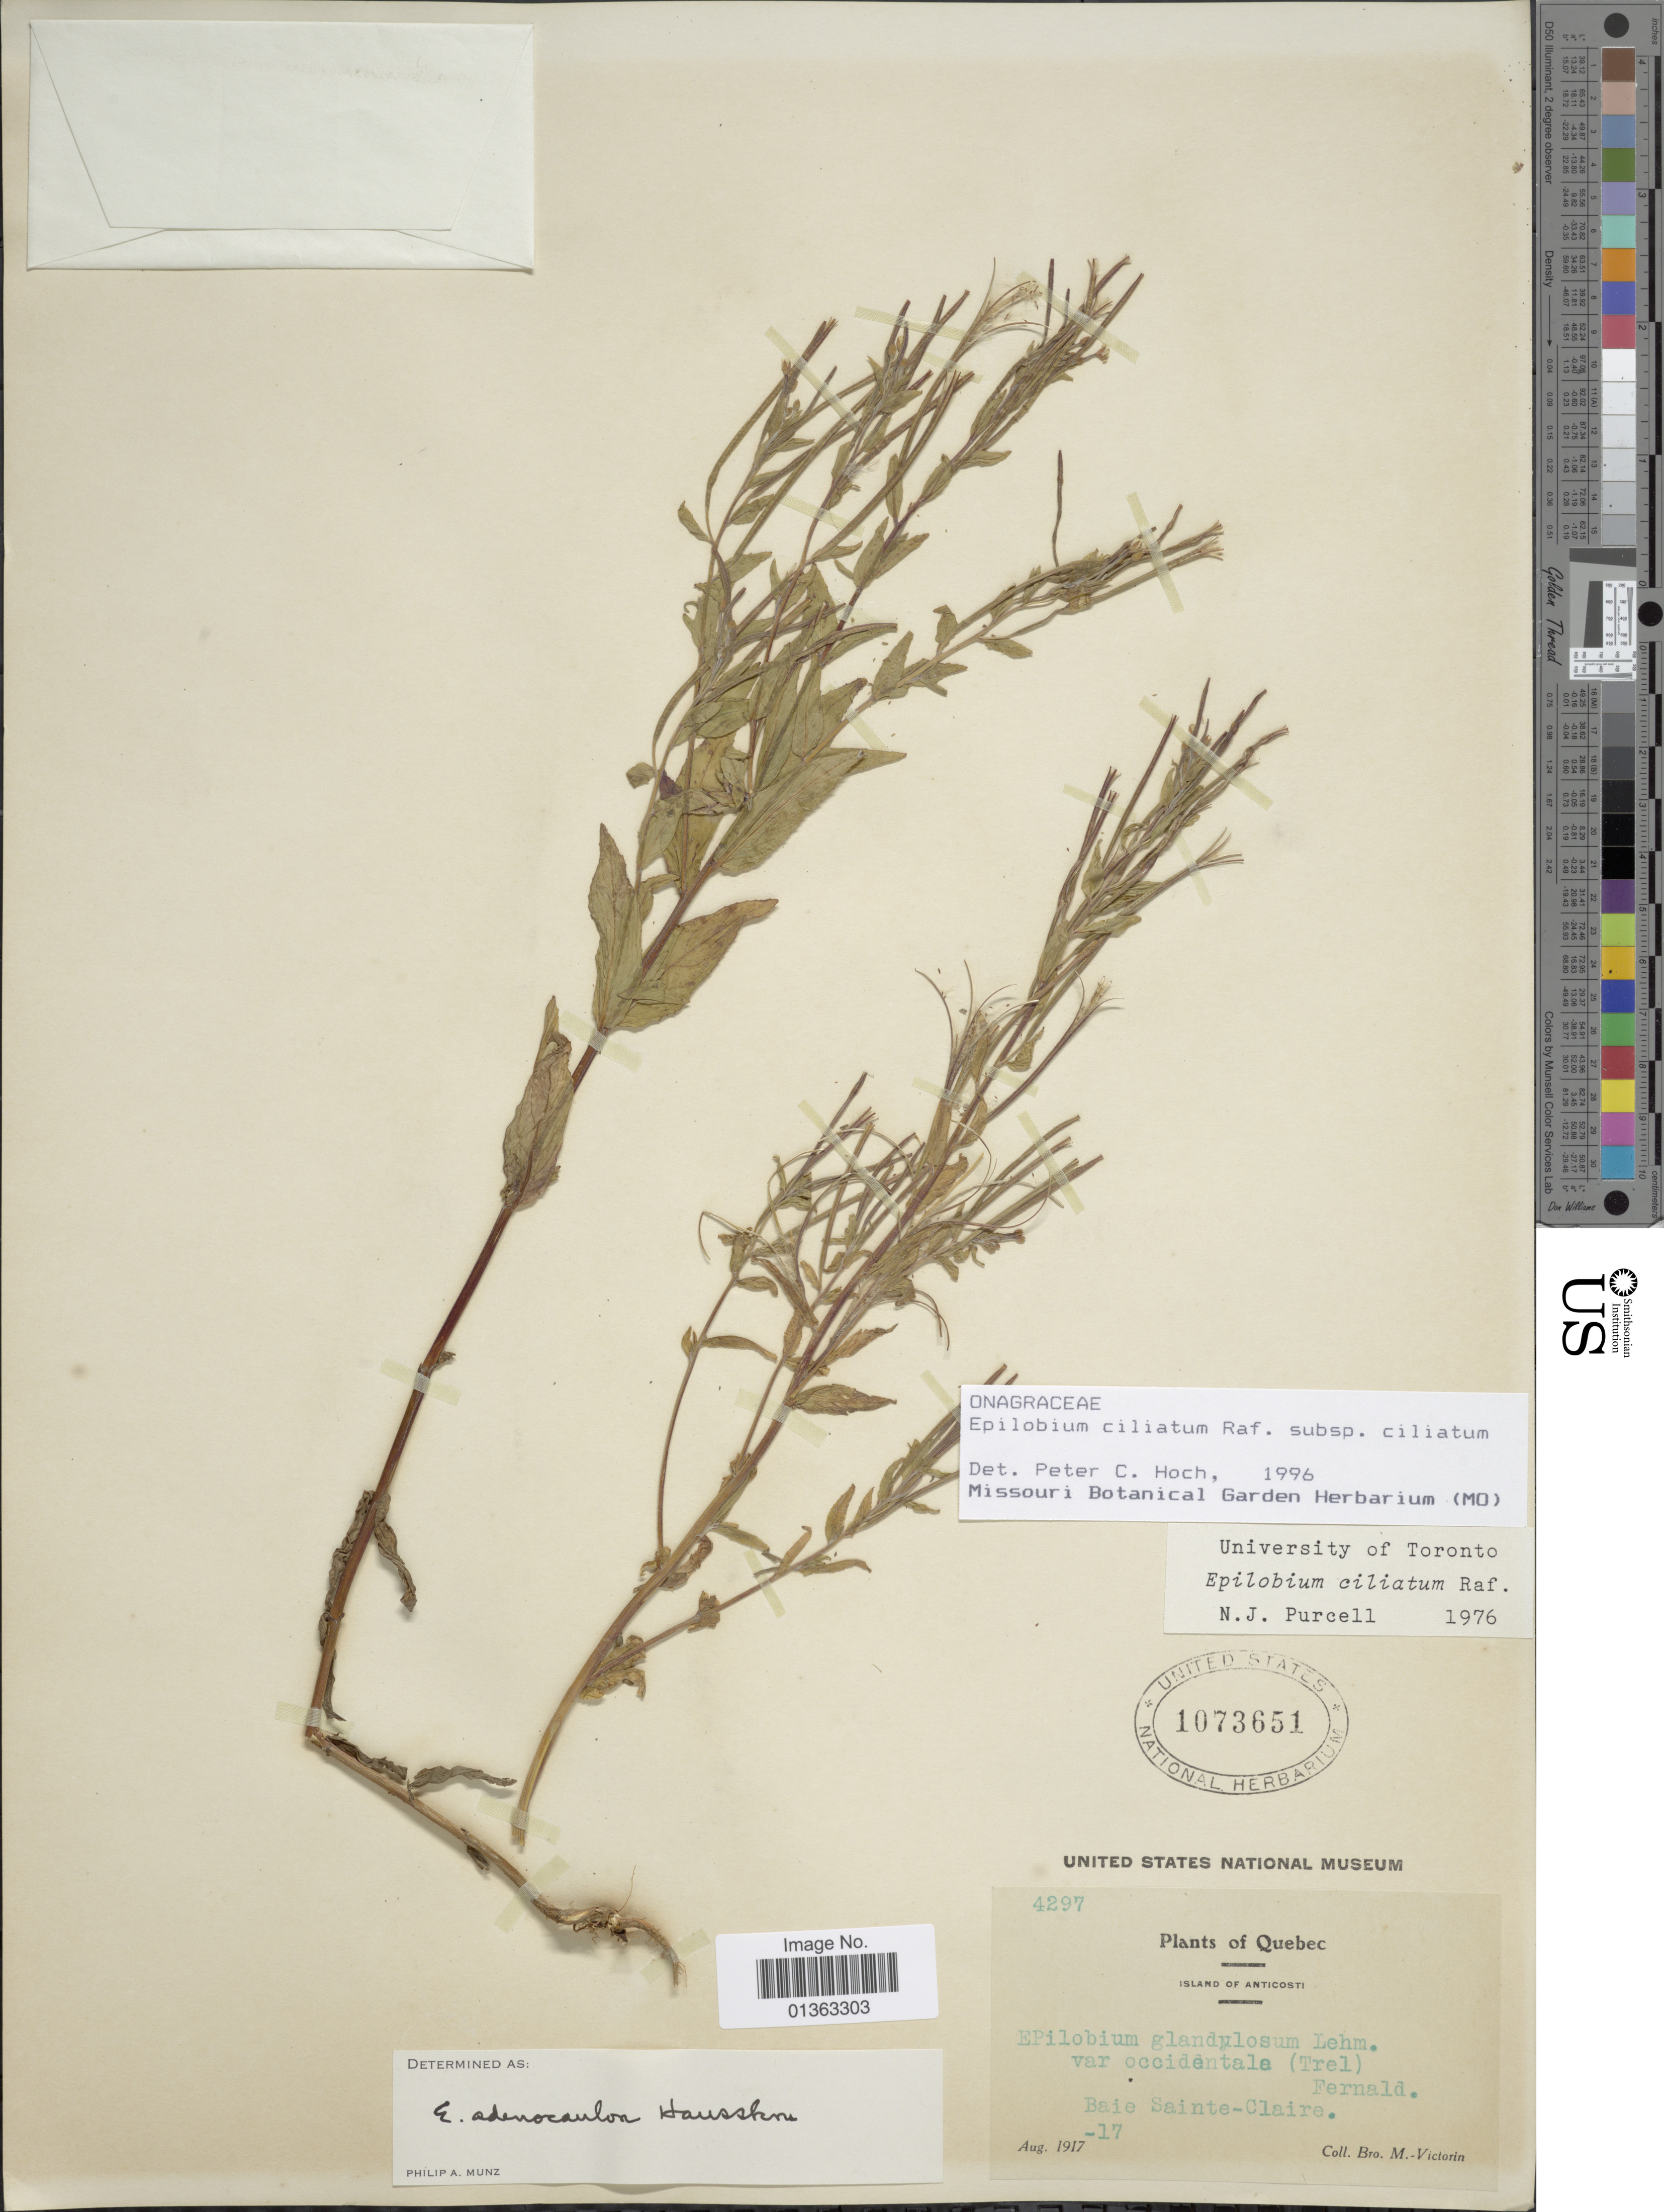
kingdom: Plantae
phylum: Tracheophyta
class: Magnoliopsida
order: Myrtales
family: Onagraceae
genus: Epilobium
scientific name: Epilobium ciliatum subsp. ciliatum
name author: Raf.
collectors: Fr. Marie-Victorin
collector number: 4297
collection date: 1917-08-17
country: Canada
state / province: Quebec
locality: Island of Anticosti. Baie Sainte-Claire.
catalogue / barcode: US 1073651